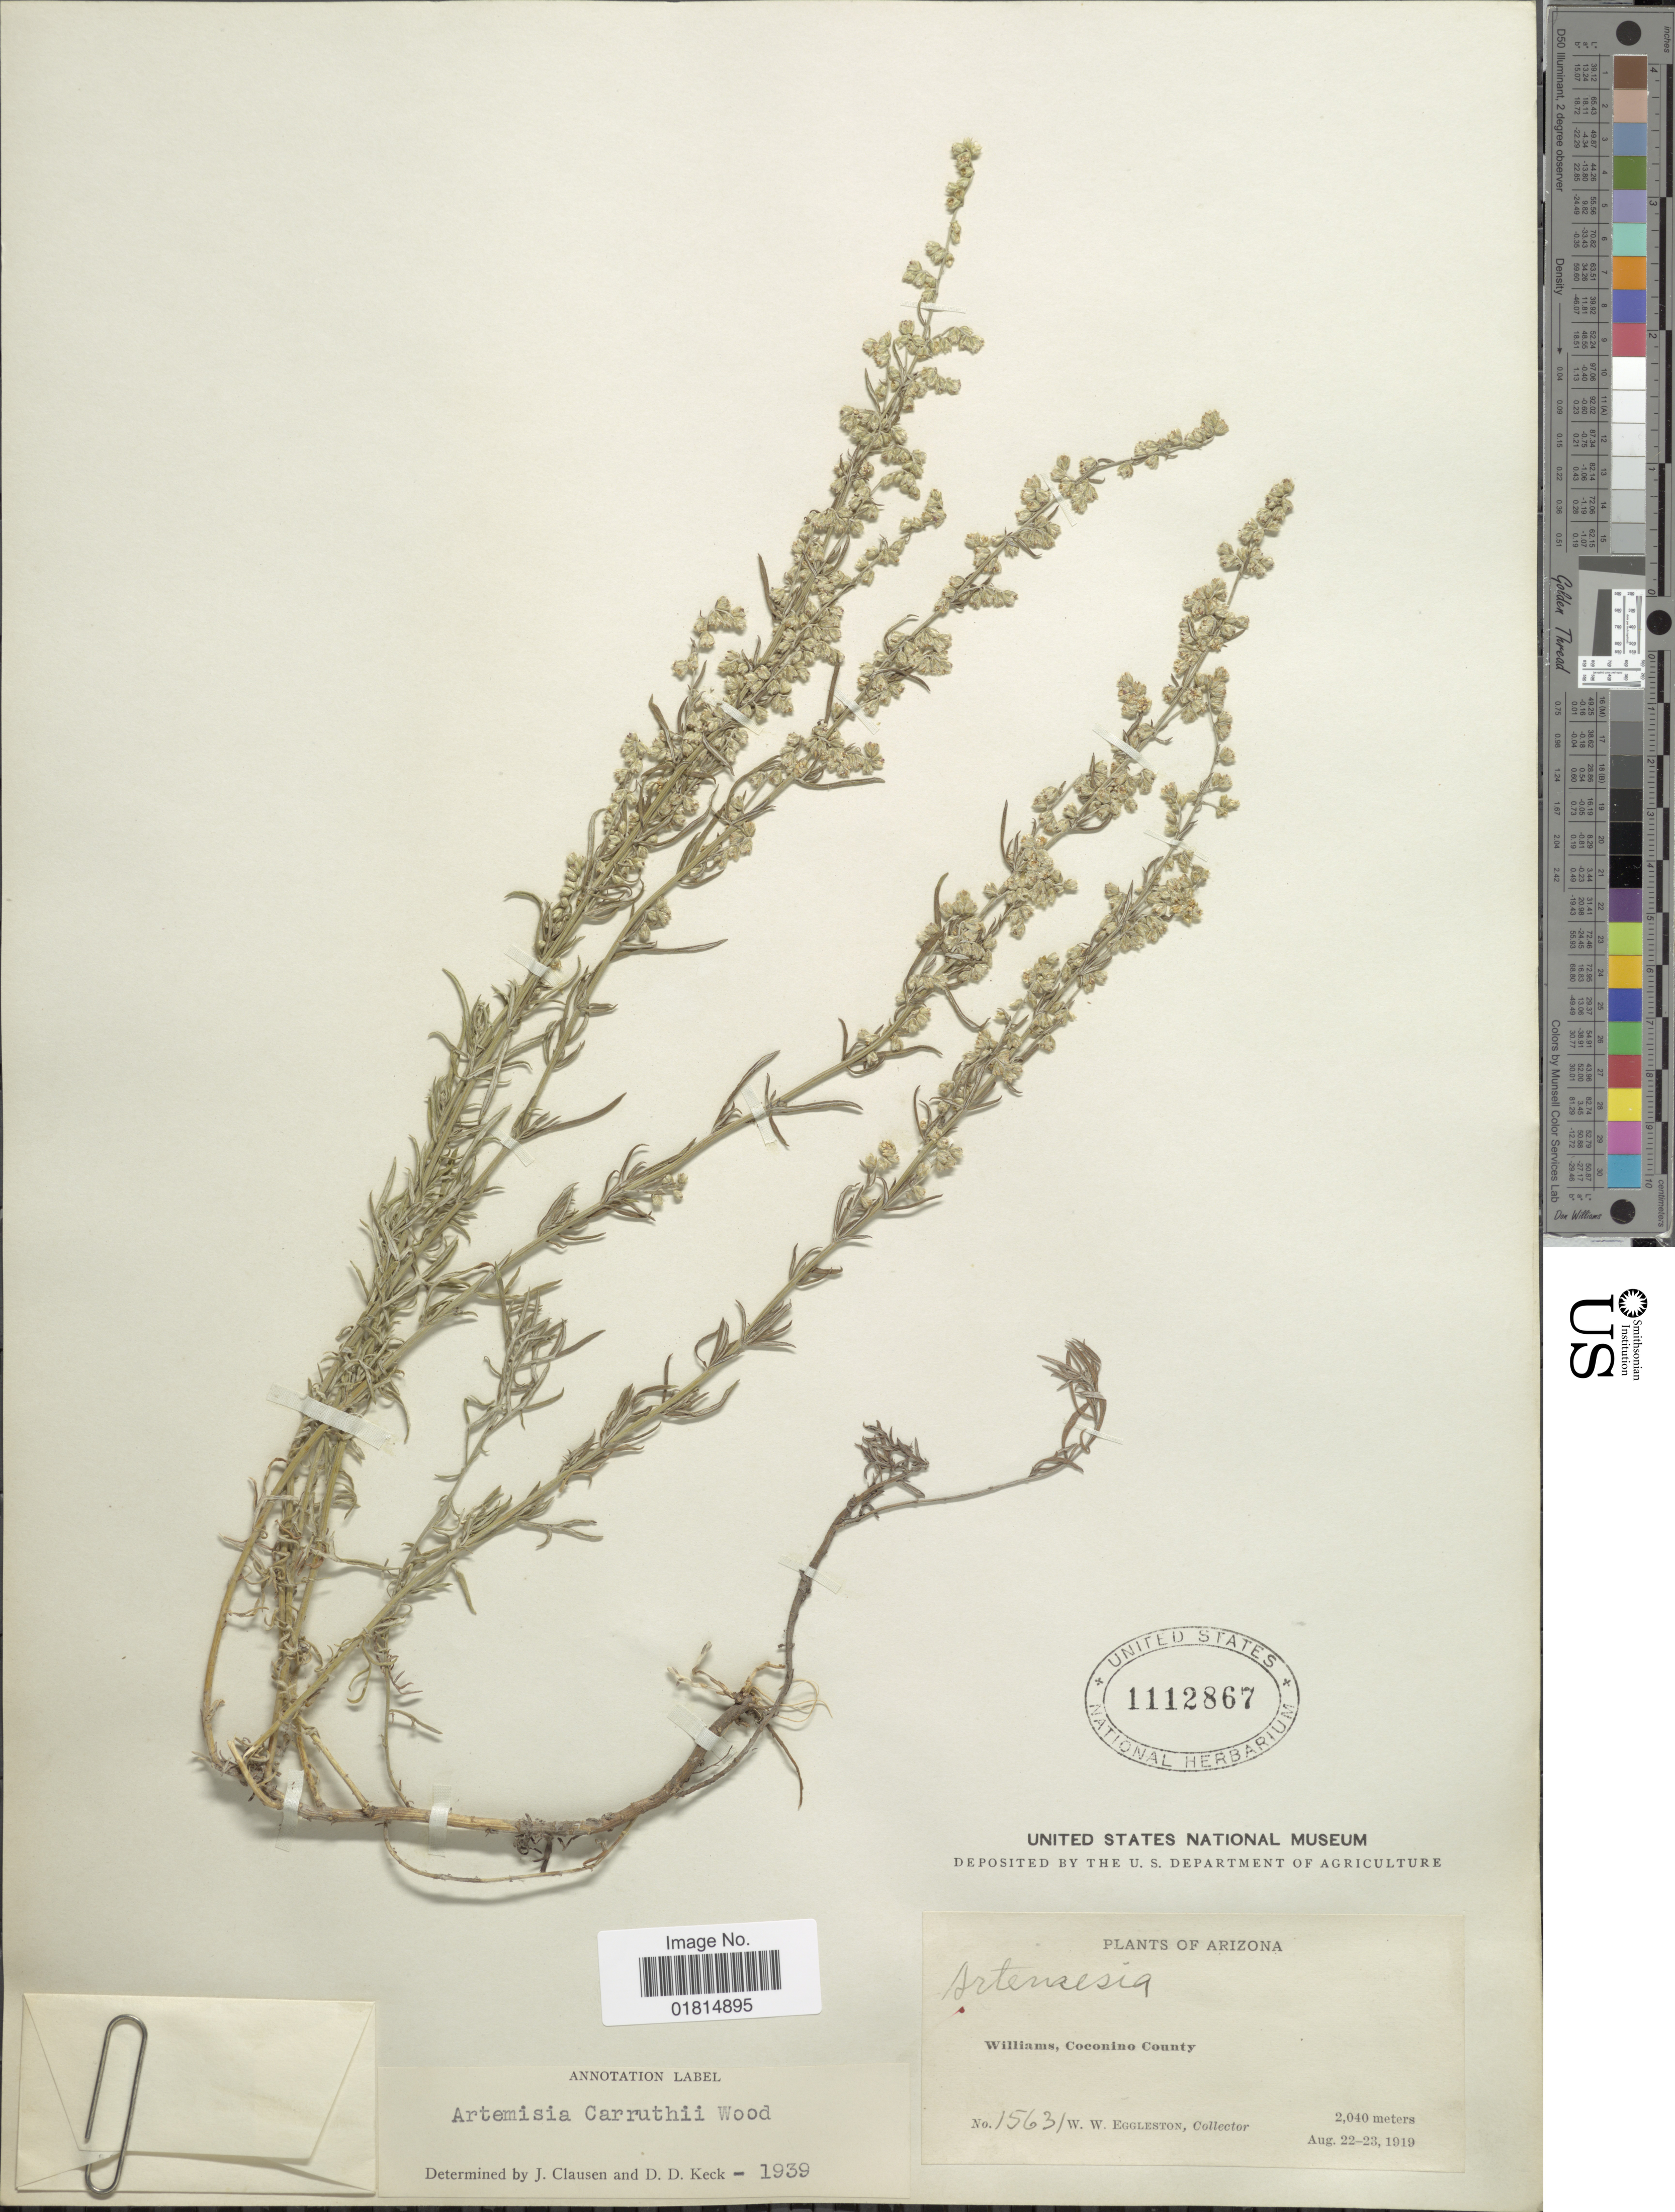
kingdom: Plantae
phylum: Tracheophyta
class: Magnoliopsida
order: Asterales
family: Asteraceae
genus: Artemisia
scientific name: Artemisia carruthii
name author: Alph. Wood ex Carruth.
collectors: W. W. Eggleston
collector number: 15631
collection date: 1919-08-22/1919-08-23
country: United States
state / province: Arizona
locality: Williams, Coconino County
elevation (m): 2040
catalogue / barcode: US 1112867